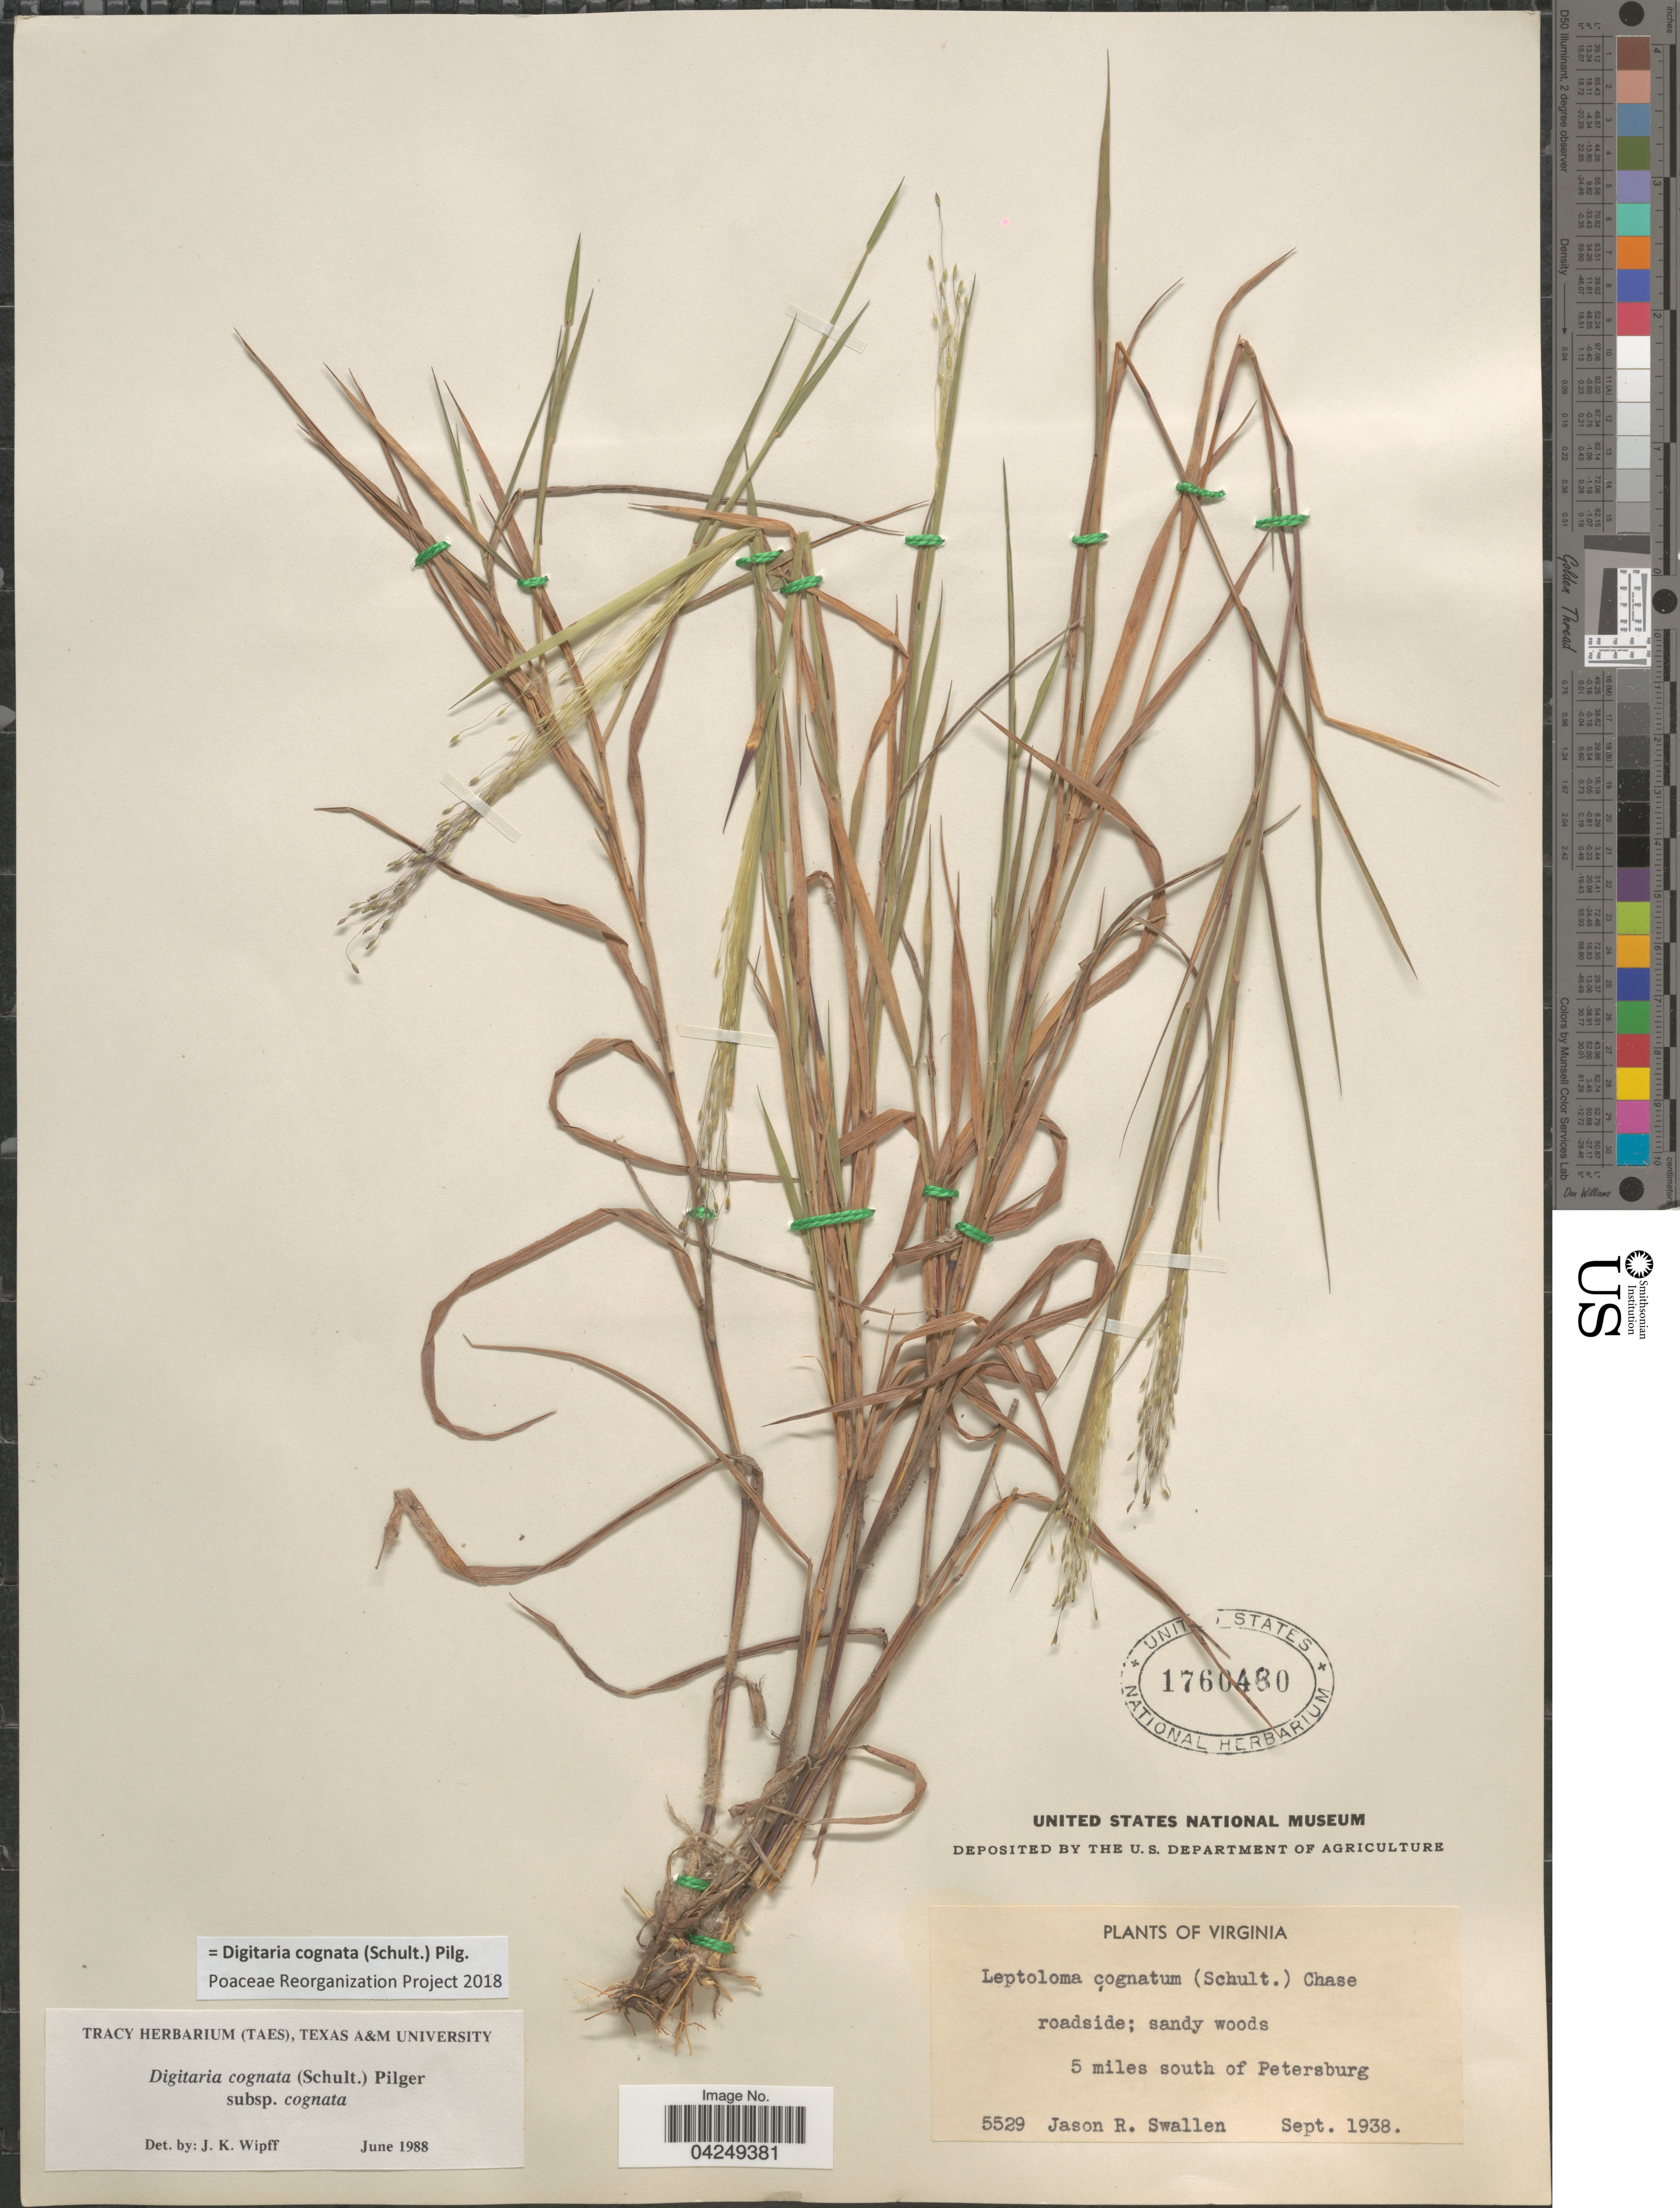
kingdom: Plantae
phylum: Tracheophyta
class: Liliopsida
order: Poales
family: Poaceae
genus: Digitaria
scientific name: Digitaria cognata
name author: (Scult.) Pilg.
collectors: J. R. Swallen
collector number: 5529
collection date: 1938-09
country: United States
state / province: Virginia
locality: Roadside; sandy woods. 5 miles south of Petersburg.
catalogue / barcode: US 1760480